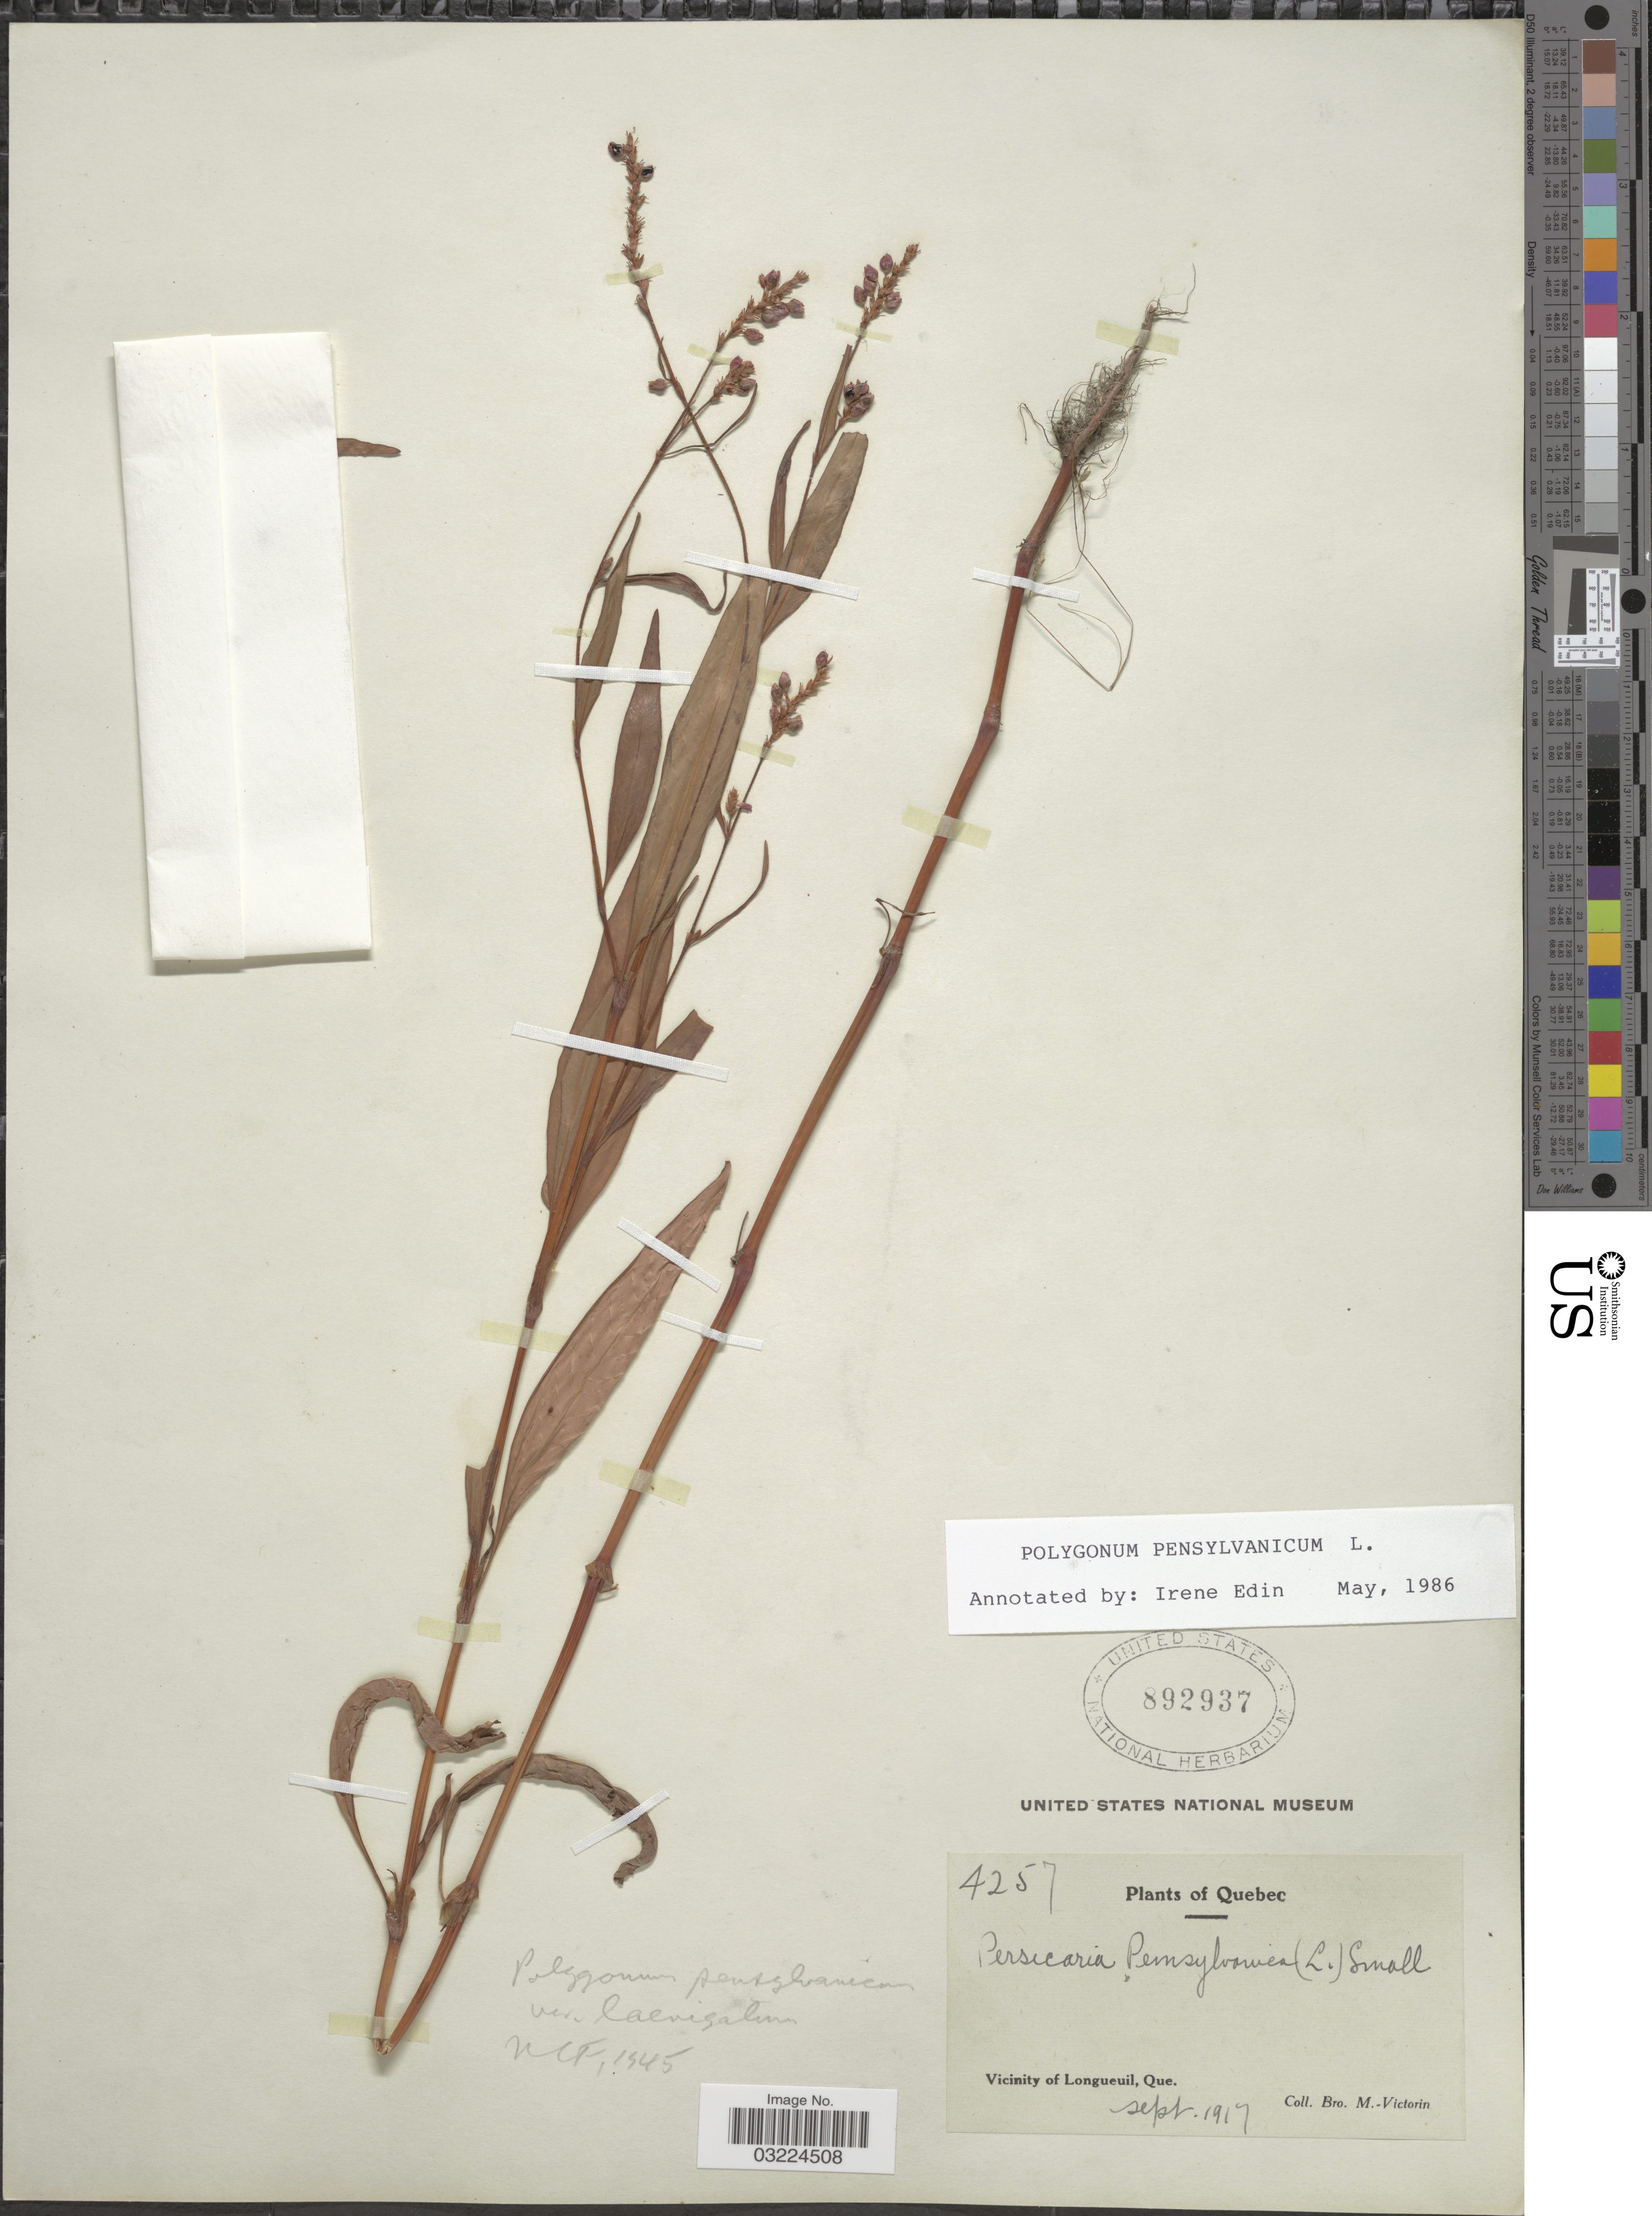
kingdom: Plantae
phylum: Tracheophyta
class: Magnoliopsida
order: Caryophyllales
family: Polygonaceae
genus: Persicaria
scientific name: Persicaria pensylvanica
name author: (L.) M. Gómez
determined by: Atha, D. E.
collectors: Bro. M. Victoria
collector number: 4257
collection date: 1917-09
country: Canada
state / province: Quebec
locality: Vicinity of Longueuil, Que.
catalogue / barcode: US 892937